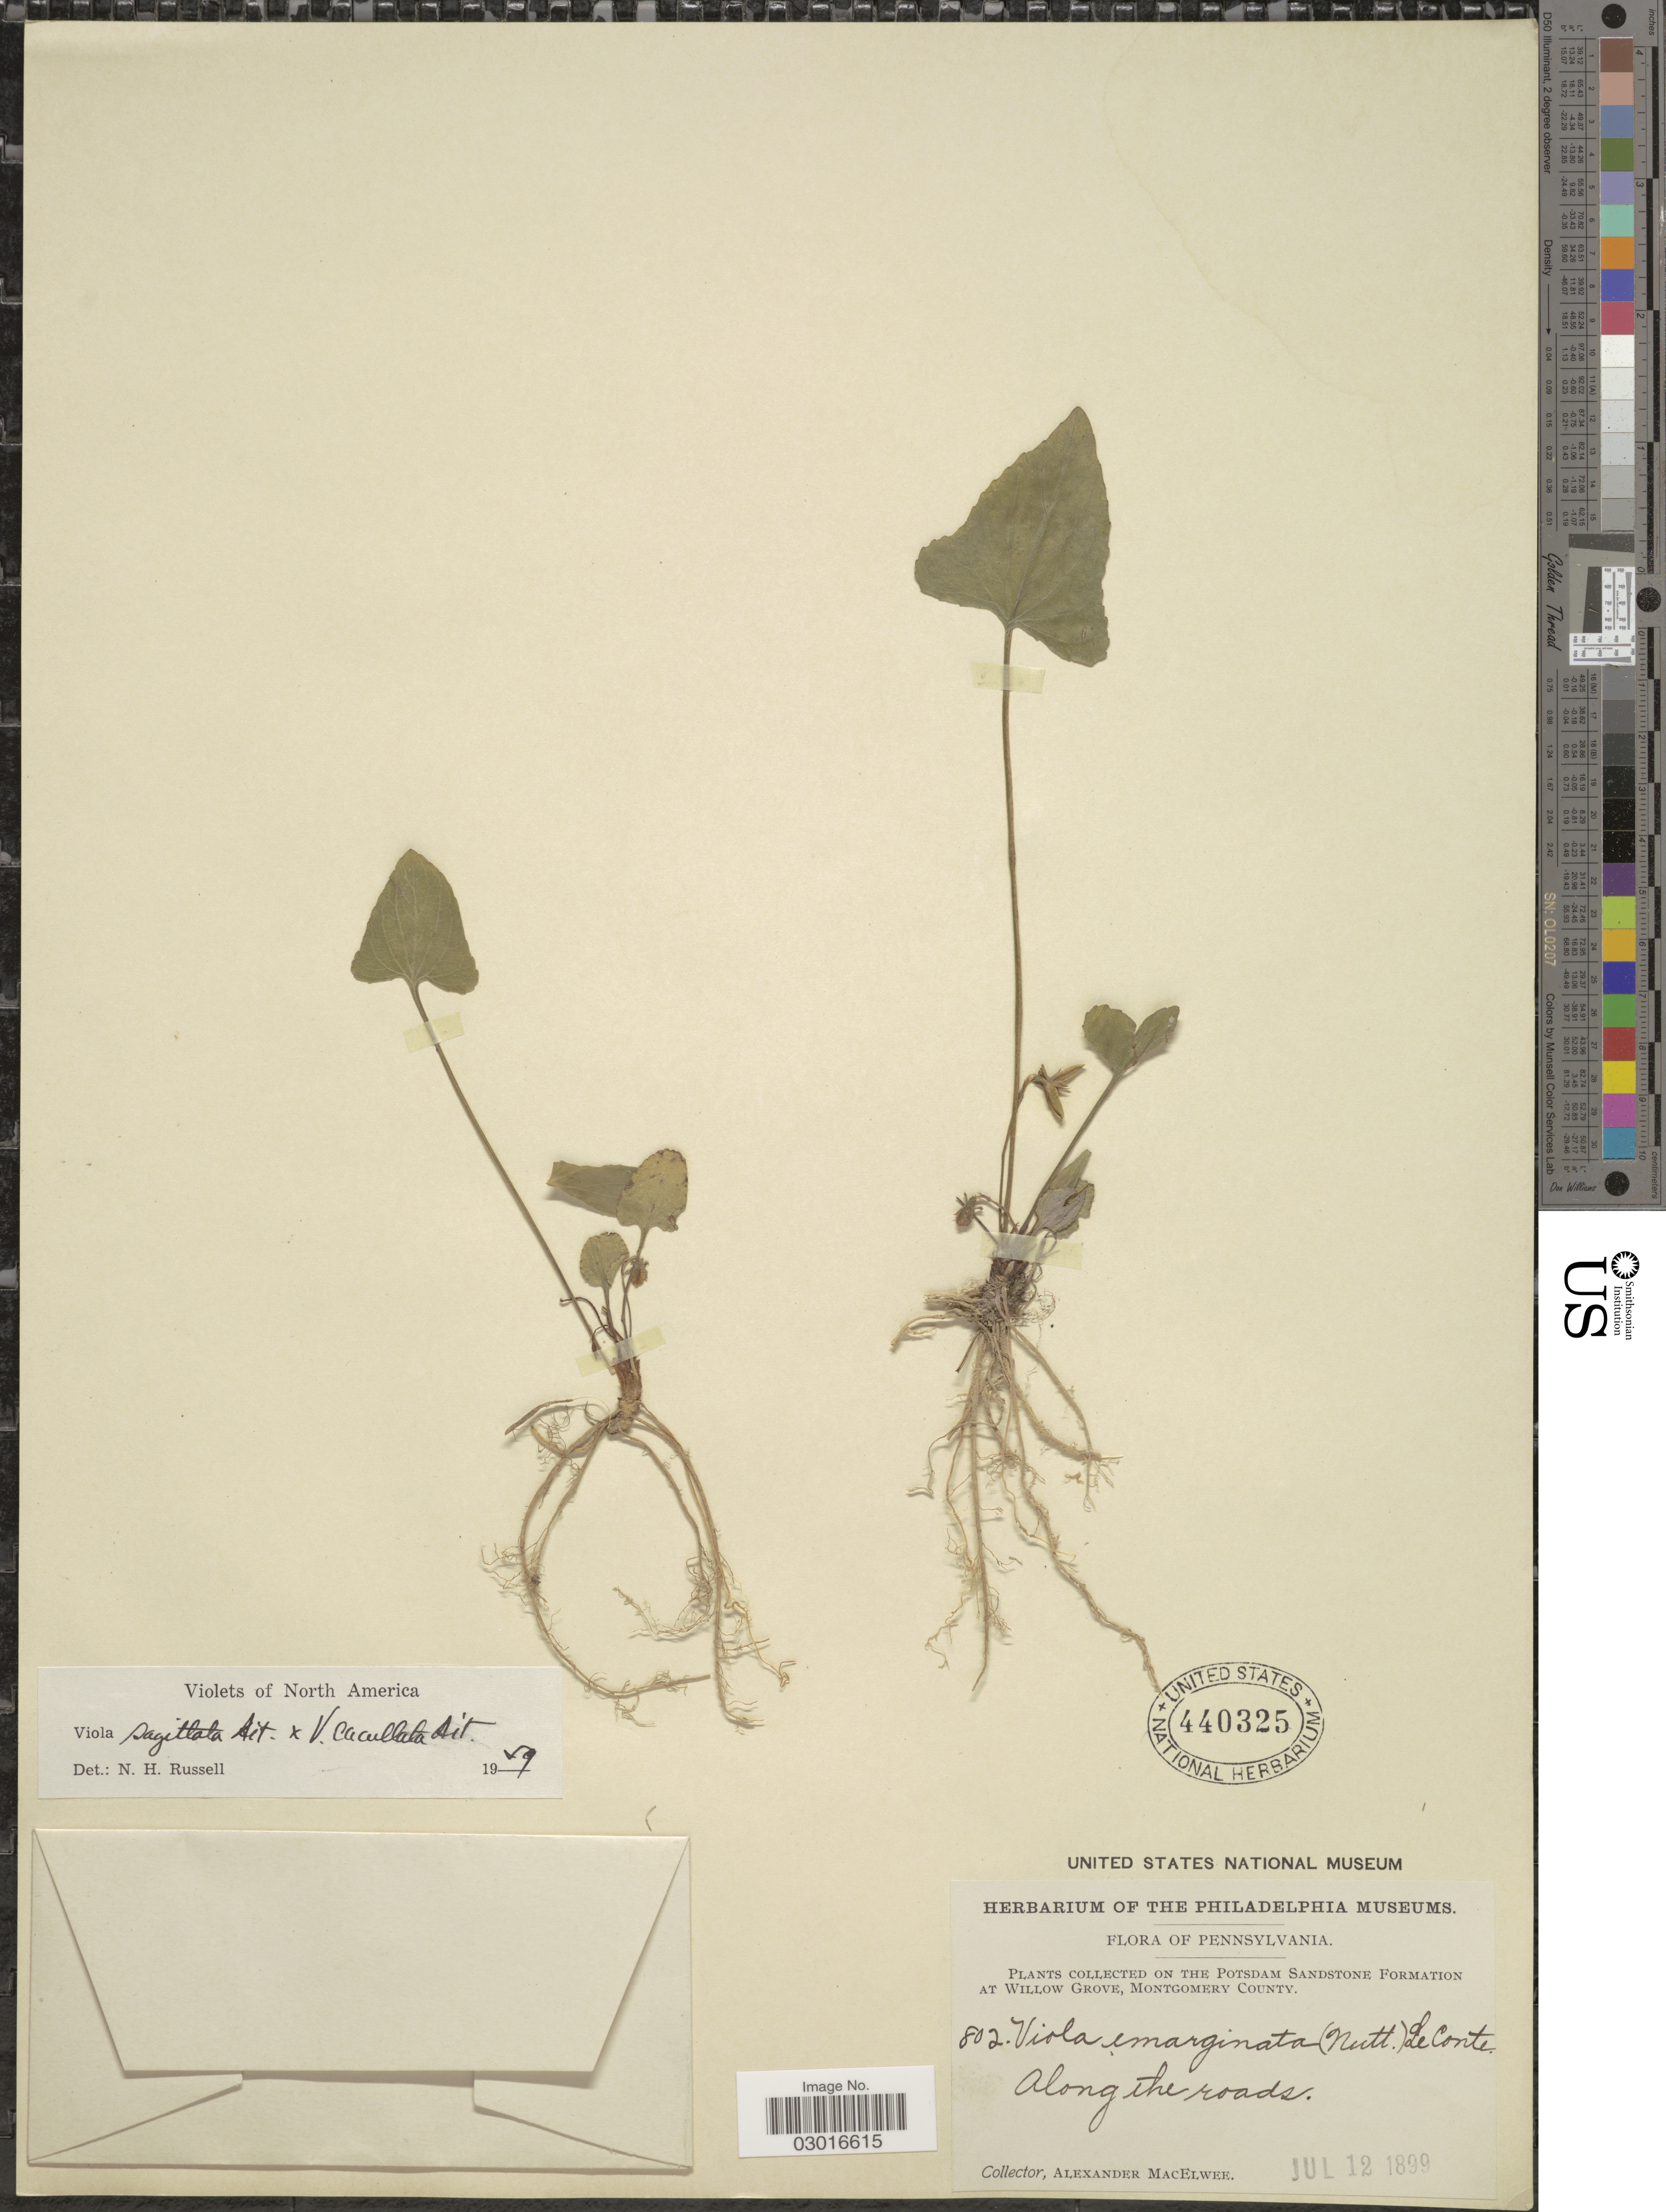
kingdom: Plantae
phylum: Tracheophyta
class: Magnoliopsida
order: Malpighiales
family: Violaceae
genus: Viola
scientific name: Viola sagittata x V. cucullata Aiton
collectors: A. MacElwee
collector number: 802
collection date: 1899-07-12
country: United States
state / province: Pennsylvania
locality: On the Potsdam Sandstone Formation at Willow Grove, Montgomery County. Along the roads.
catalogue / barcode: US 440325